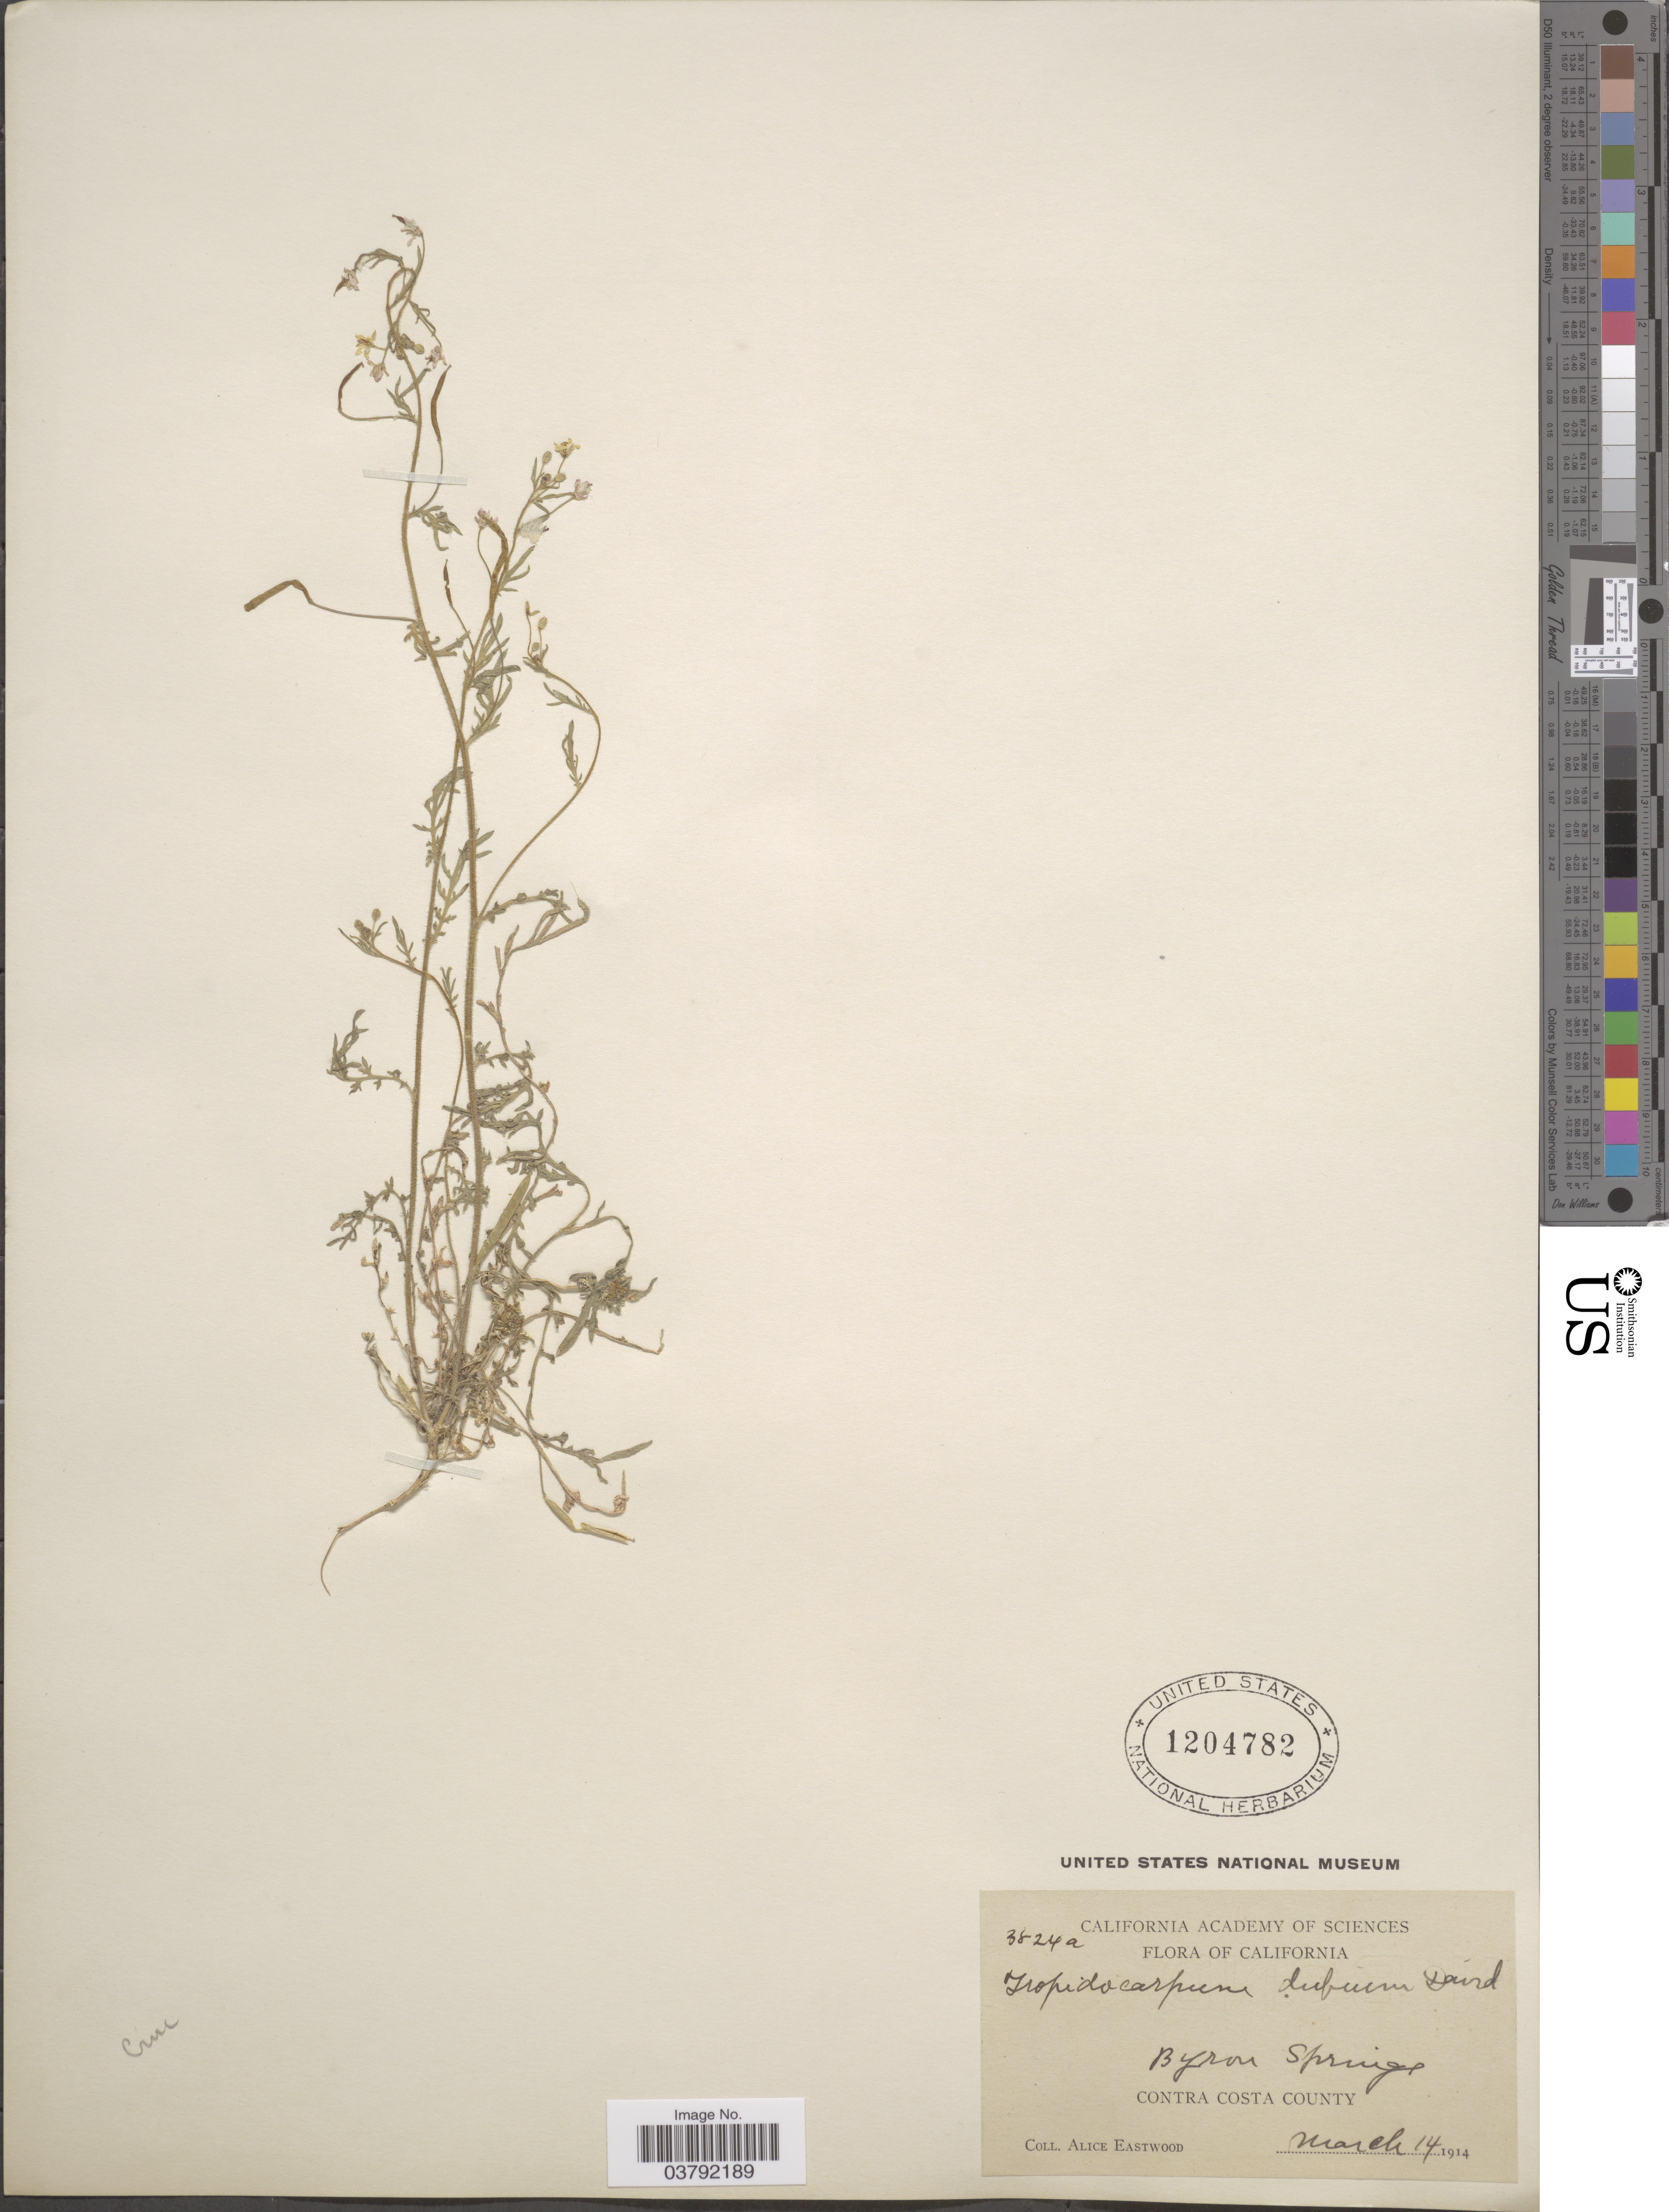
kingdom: Plantae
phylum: Tracheophyta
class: Magnoliopsida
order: Brassicales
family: Brassicaceae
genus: Tropidocarpum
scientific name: Tropidocarpum gracile var. dubium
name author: (Davidson) Jeps.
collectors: A. Eastwood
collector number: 3824a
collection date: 1914-03-14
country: United States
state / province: California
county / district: Contra Costa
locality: Byron Springs. Contra Costa County.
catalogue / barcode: US 1204782